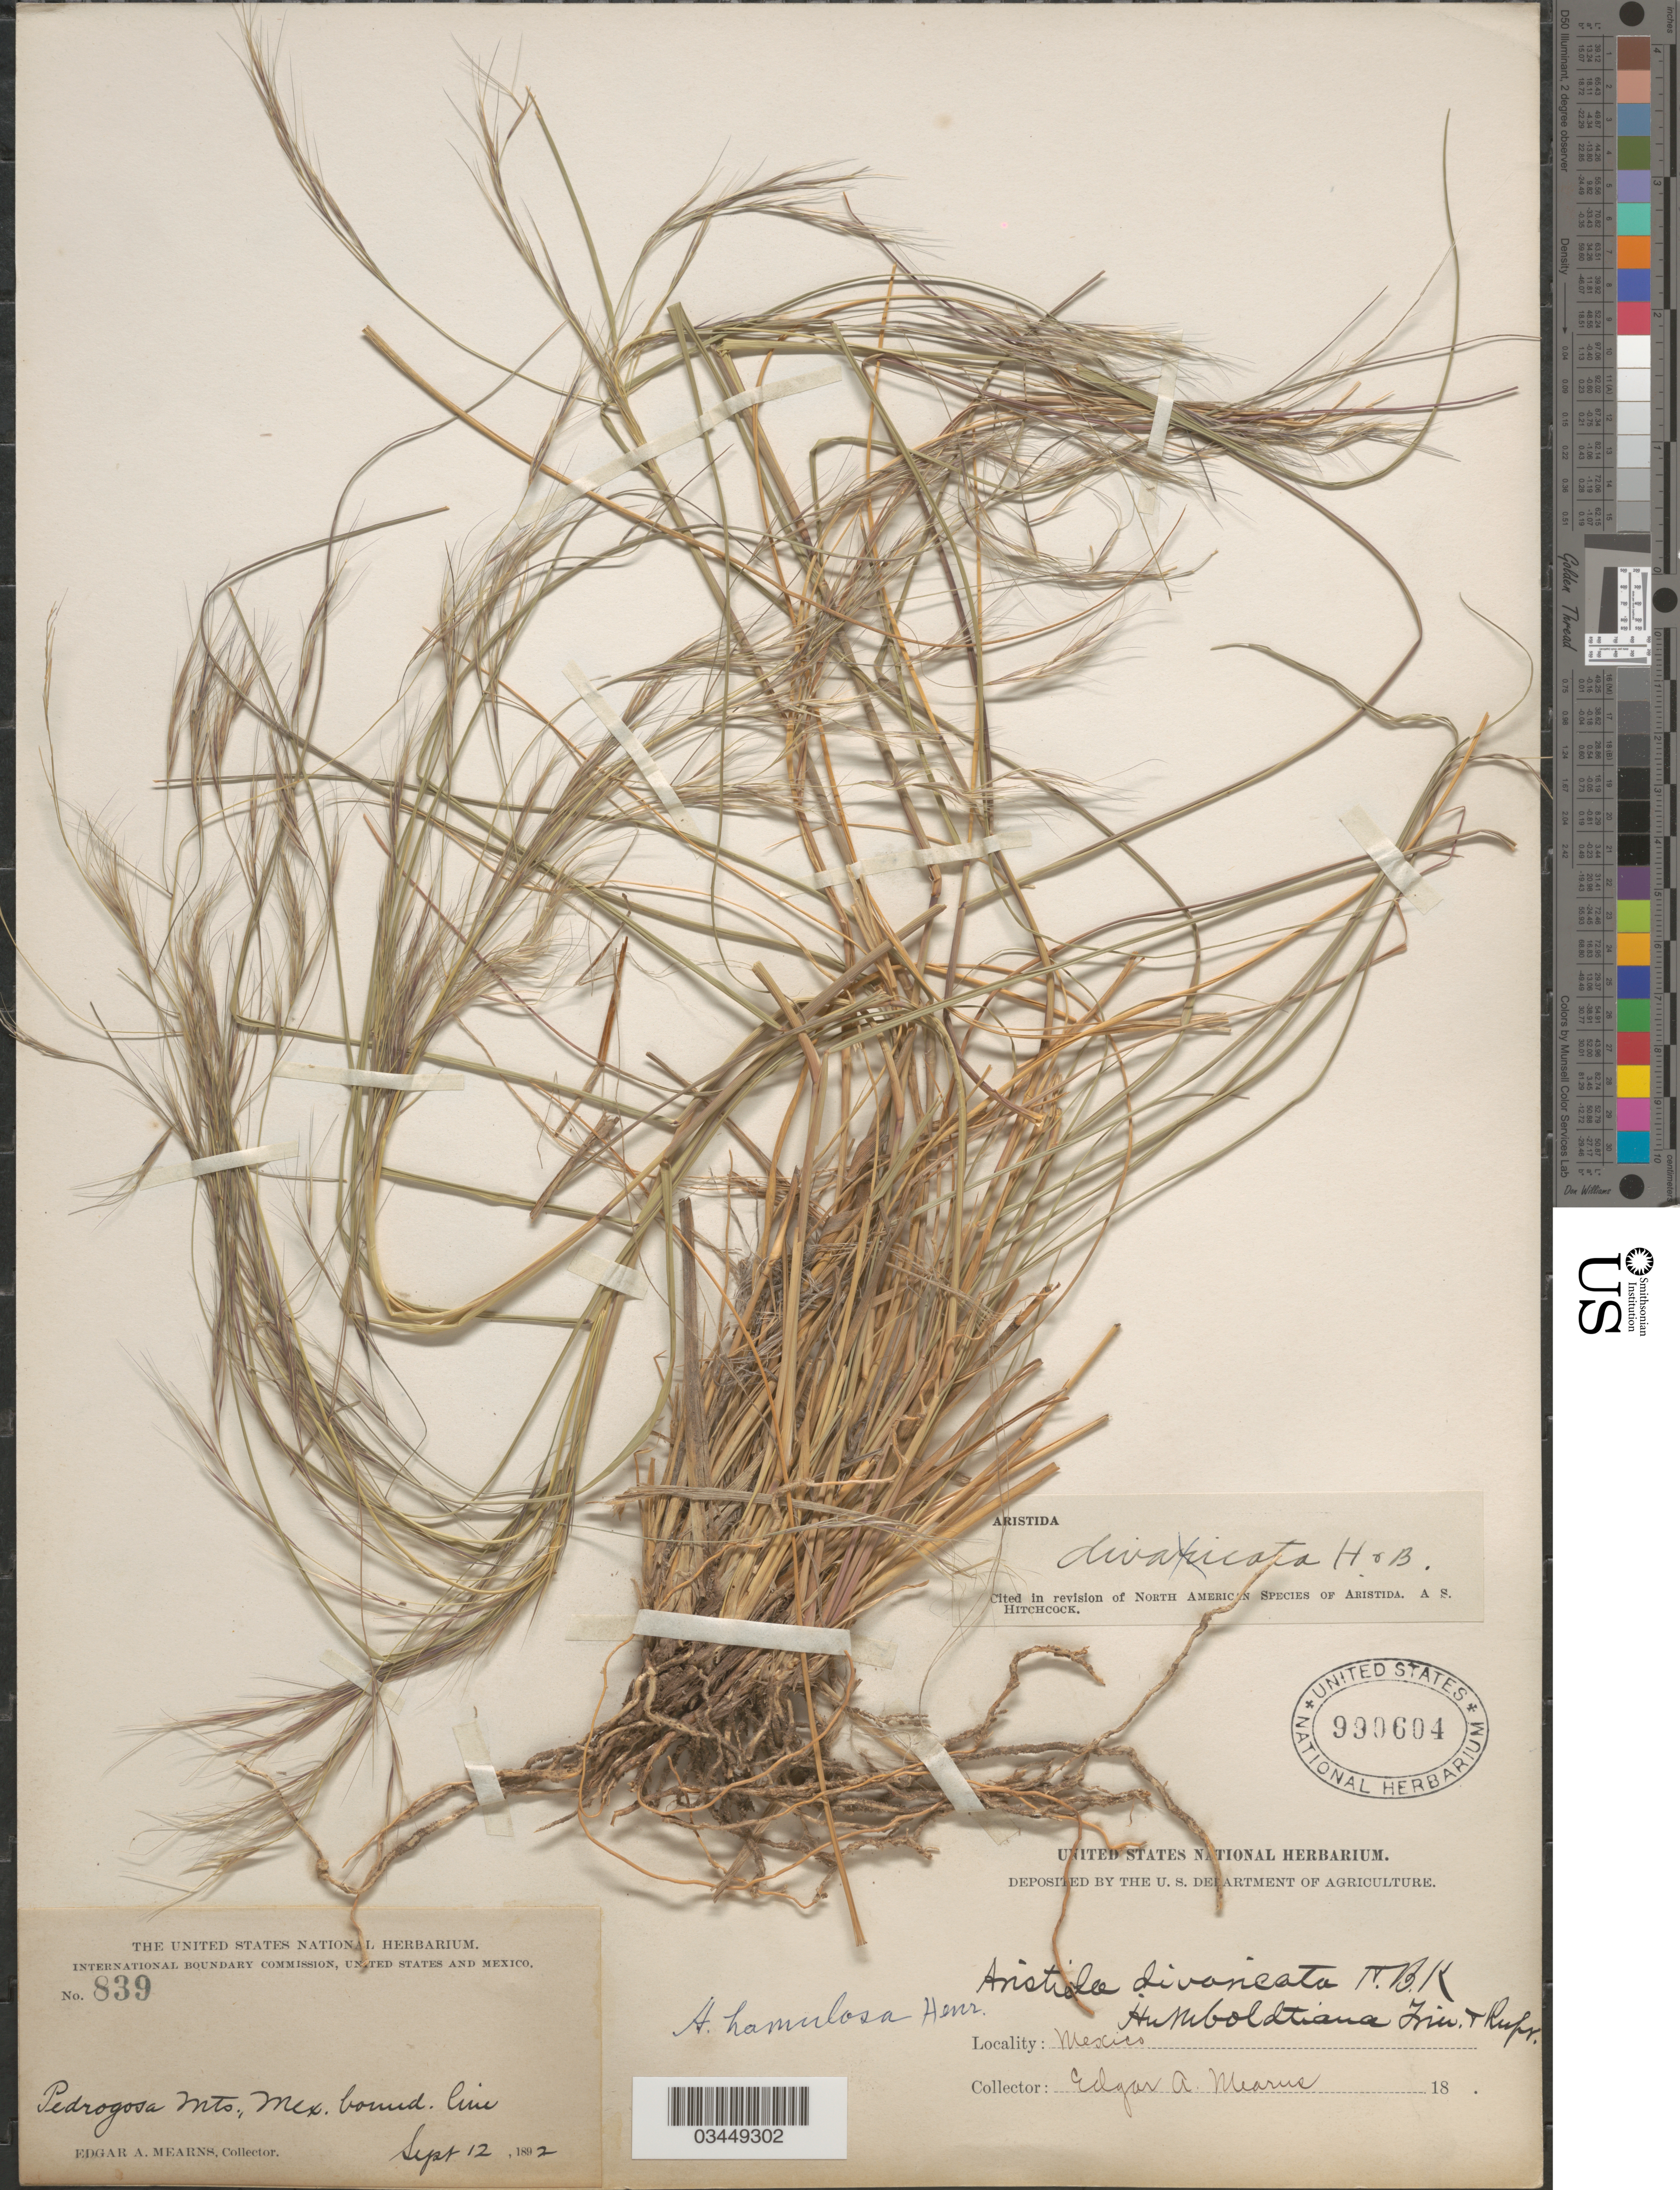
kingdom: Plantae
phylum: Tracheophyta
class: Liliopsida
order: Poales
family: Poaceae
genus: Aristida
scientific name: Aristida hamulosa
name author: Henr.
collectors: E. A. Mearns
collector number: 839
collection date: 1892-09-12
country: United States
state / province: Arizona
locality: Pedrogosa Mts., Mex. bound. Mexico.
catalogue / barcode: US 990604